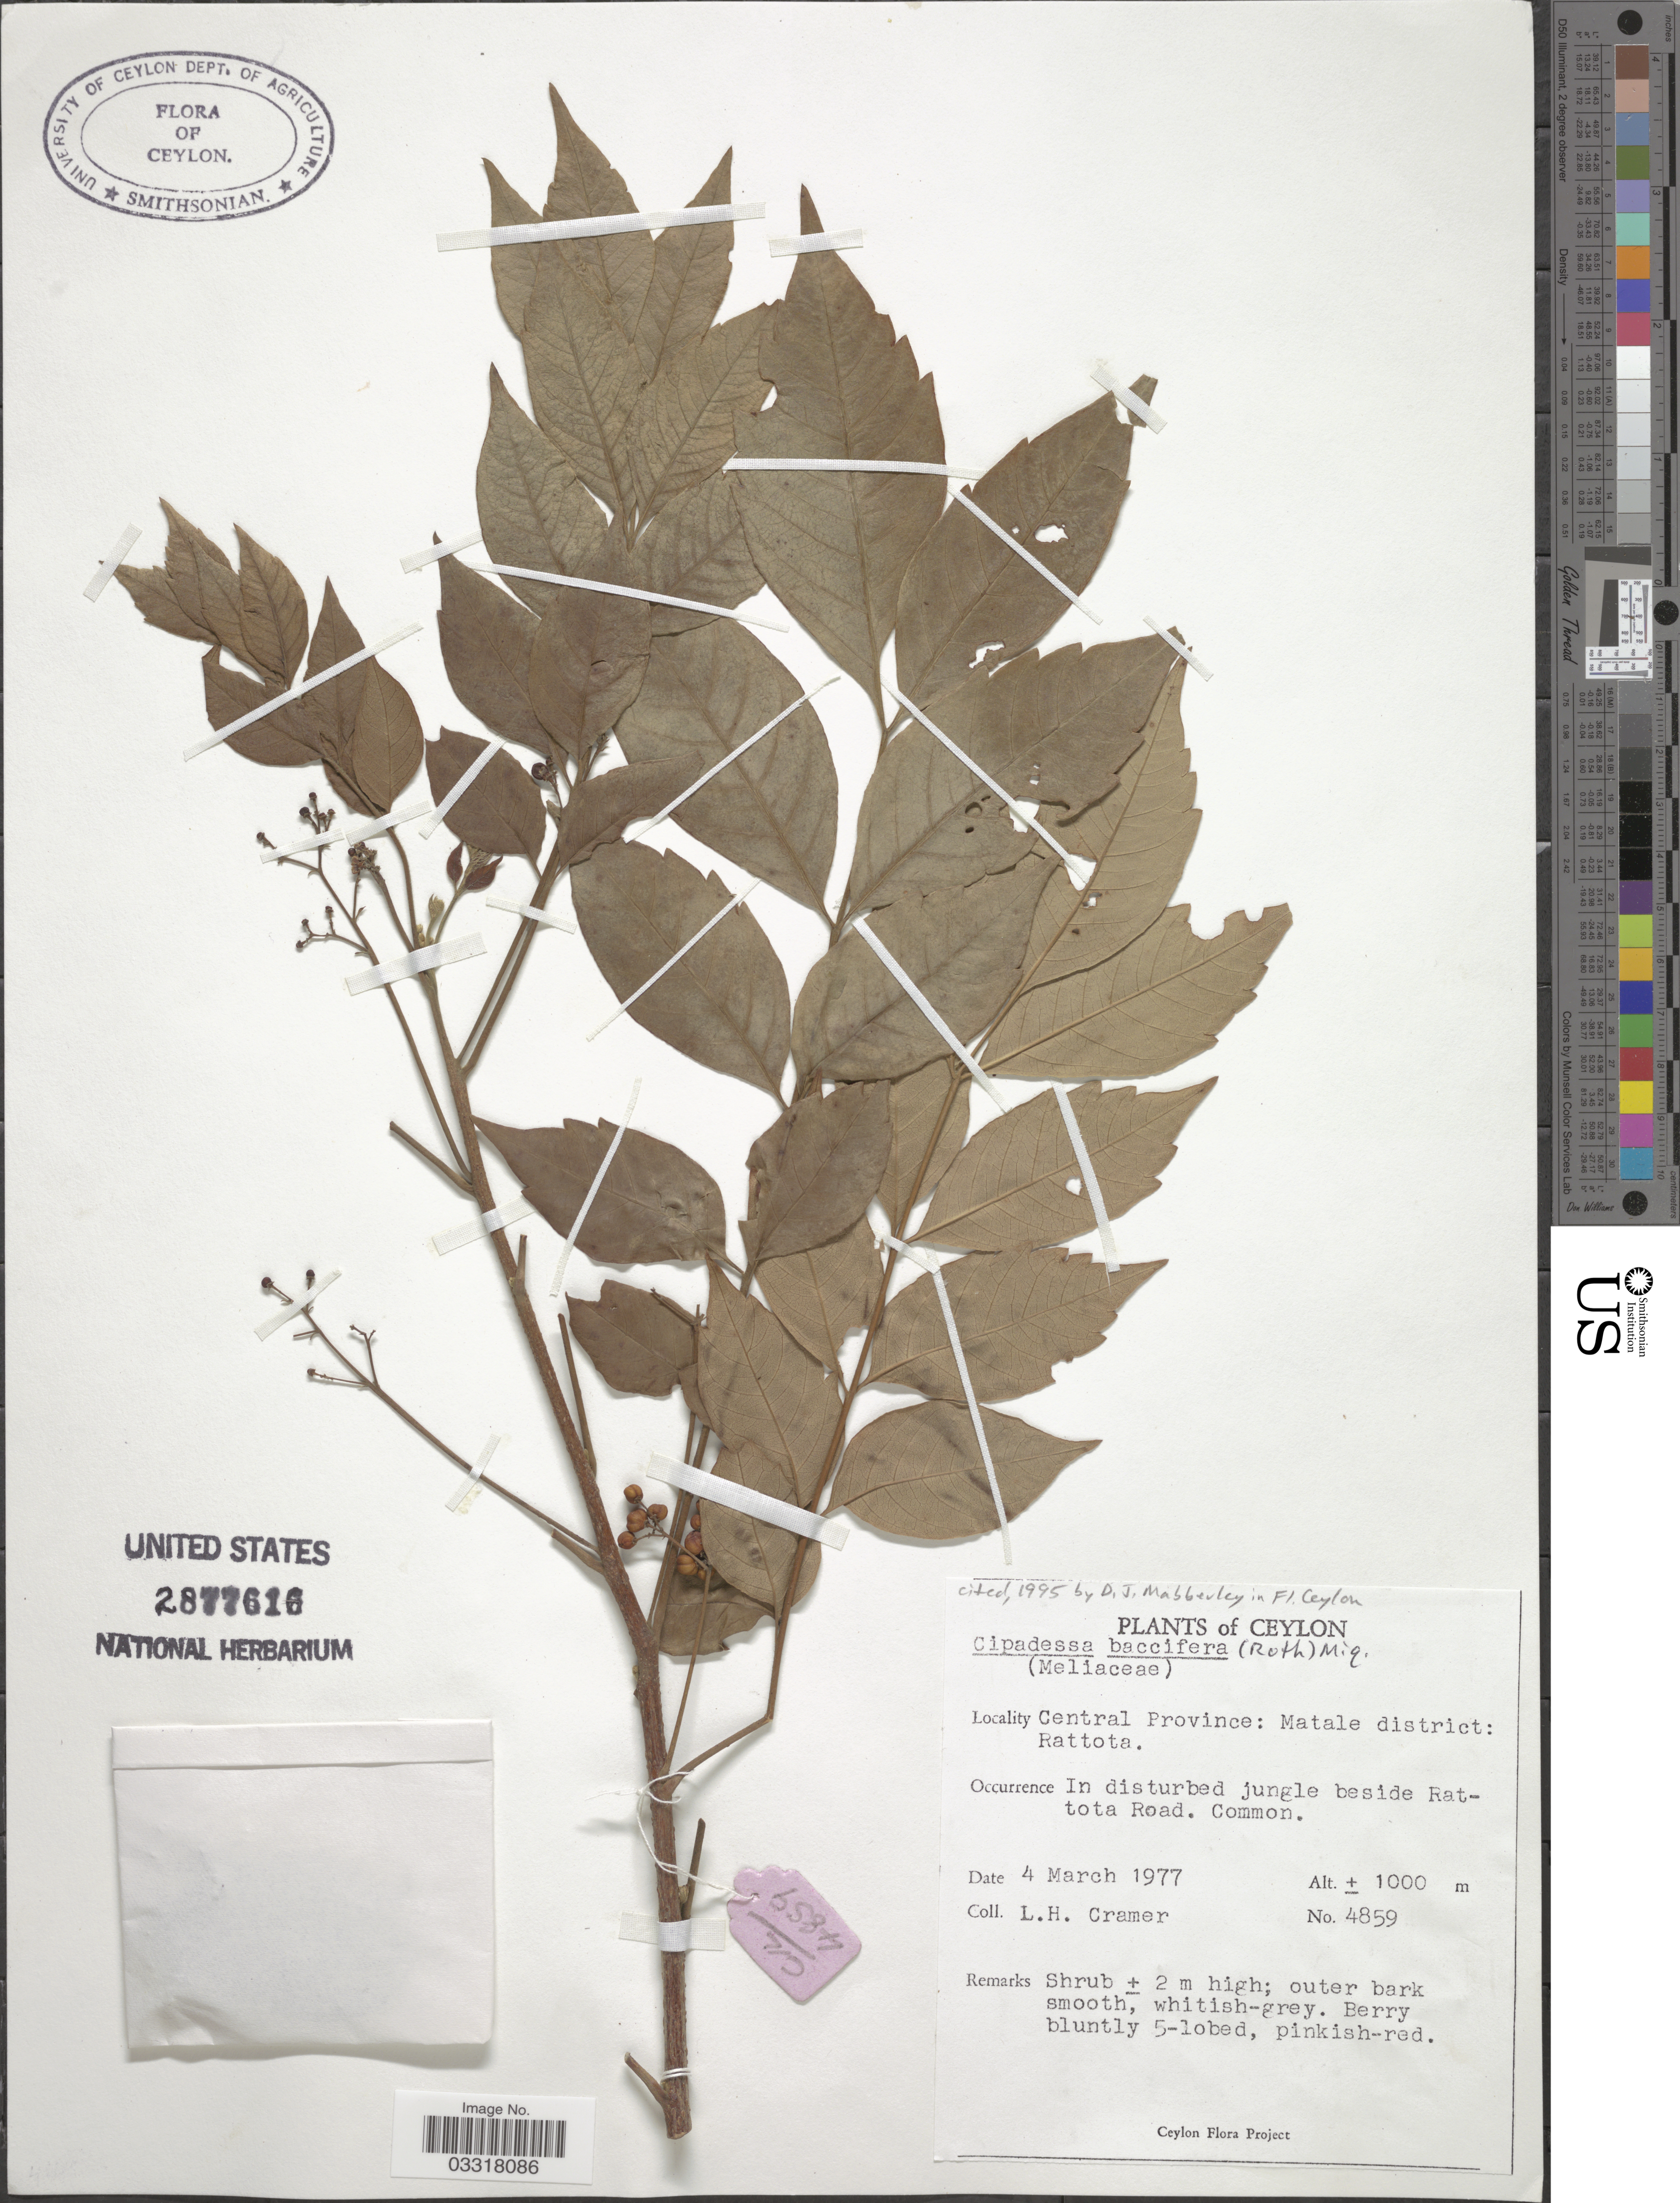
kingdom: Plantae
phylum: Tracheophyta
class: Magnoliopsida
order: Sapindales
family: Meliaceae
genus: Cipadessa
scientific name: Cipadessa baccifera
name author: Miq.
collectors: L. H. Cramer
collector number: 4859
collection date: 1977-03-04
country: Sri Lanka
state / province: Central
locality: Ceylon. Central Province: Matale district: Rattota. In disturbed jungle beside Rattota Road.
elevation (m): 1000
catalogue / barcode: US 2877616